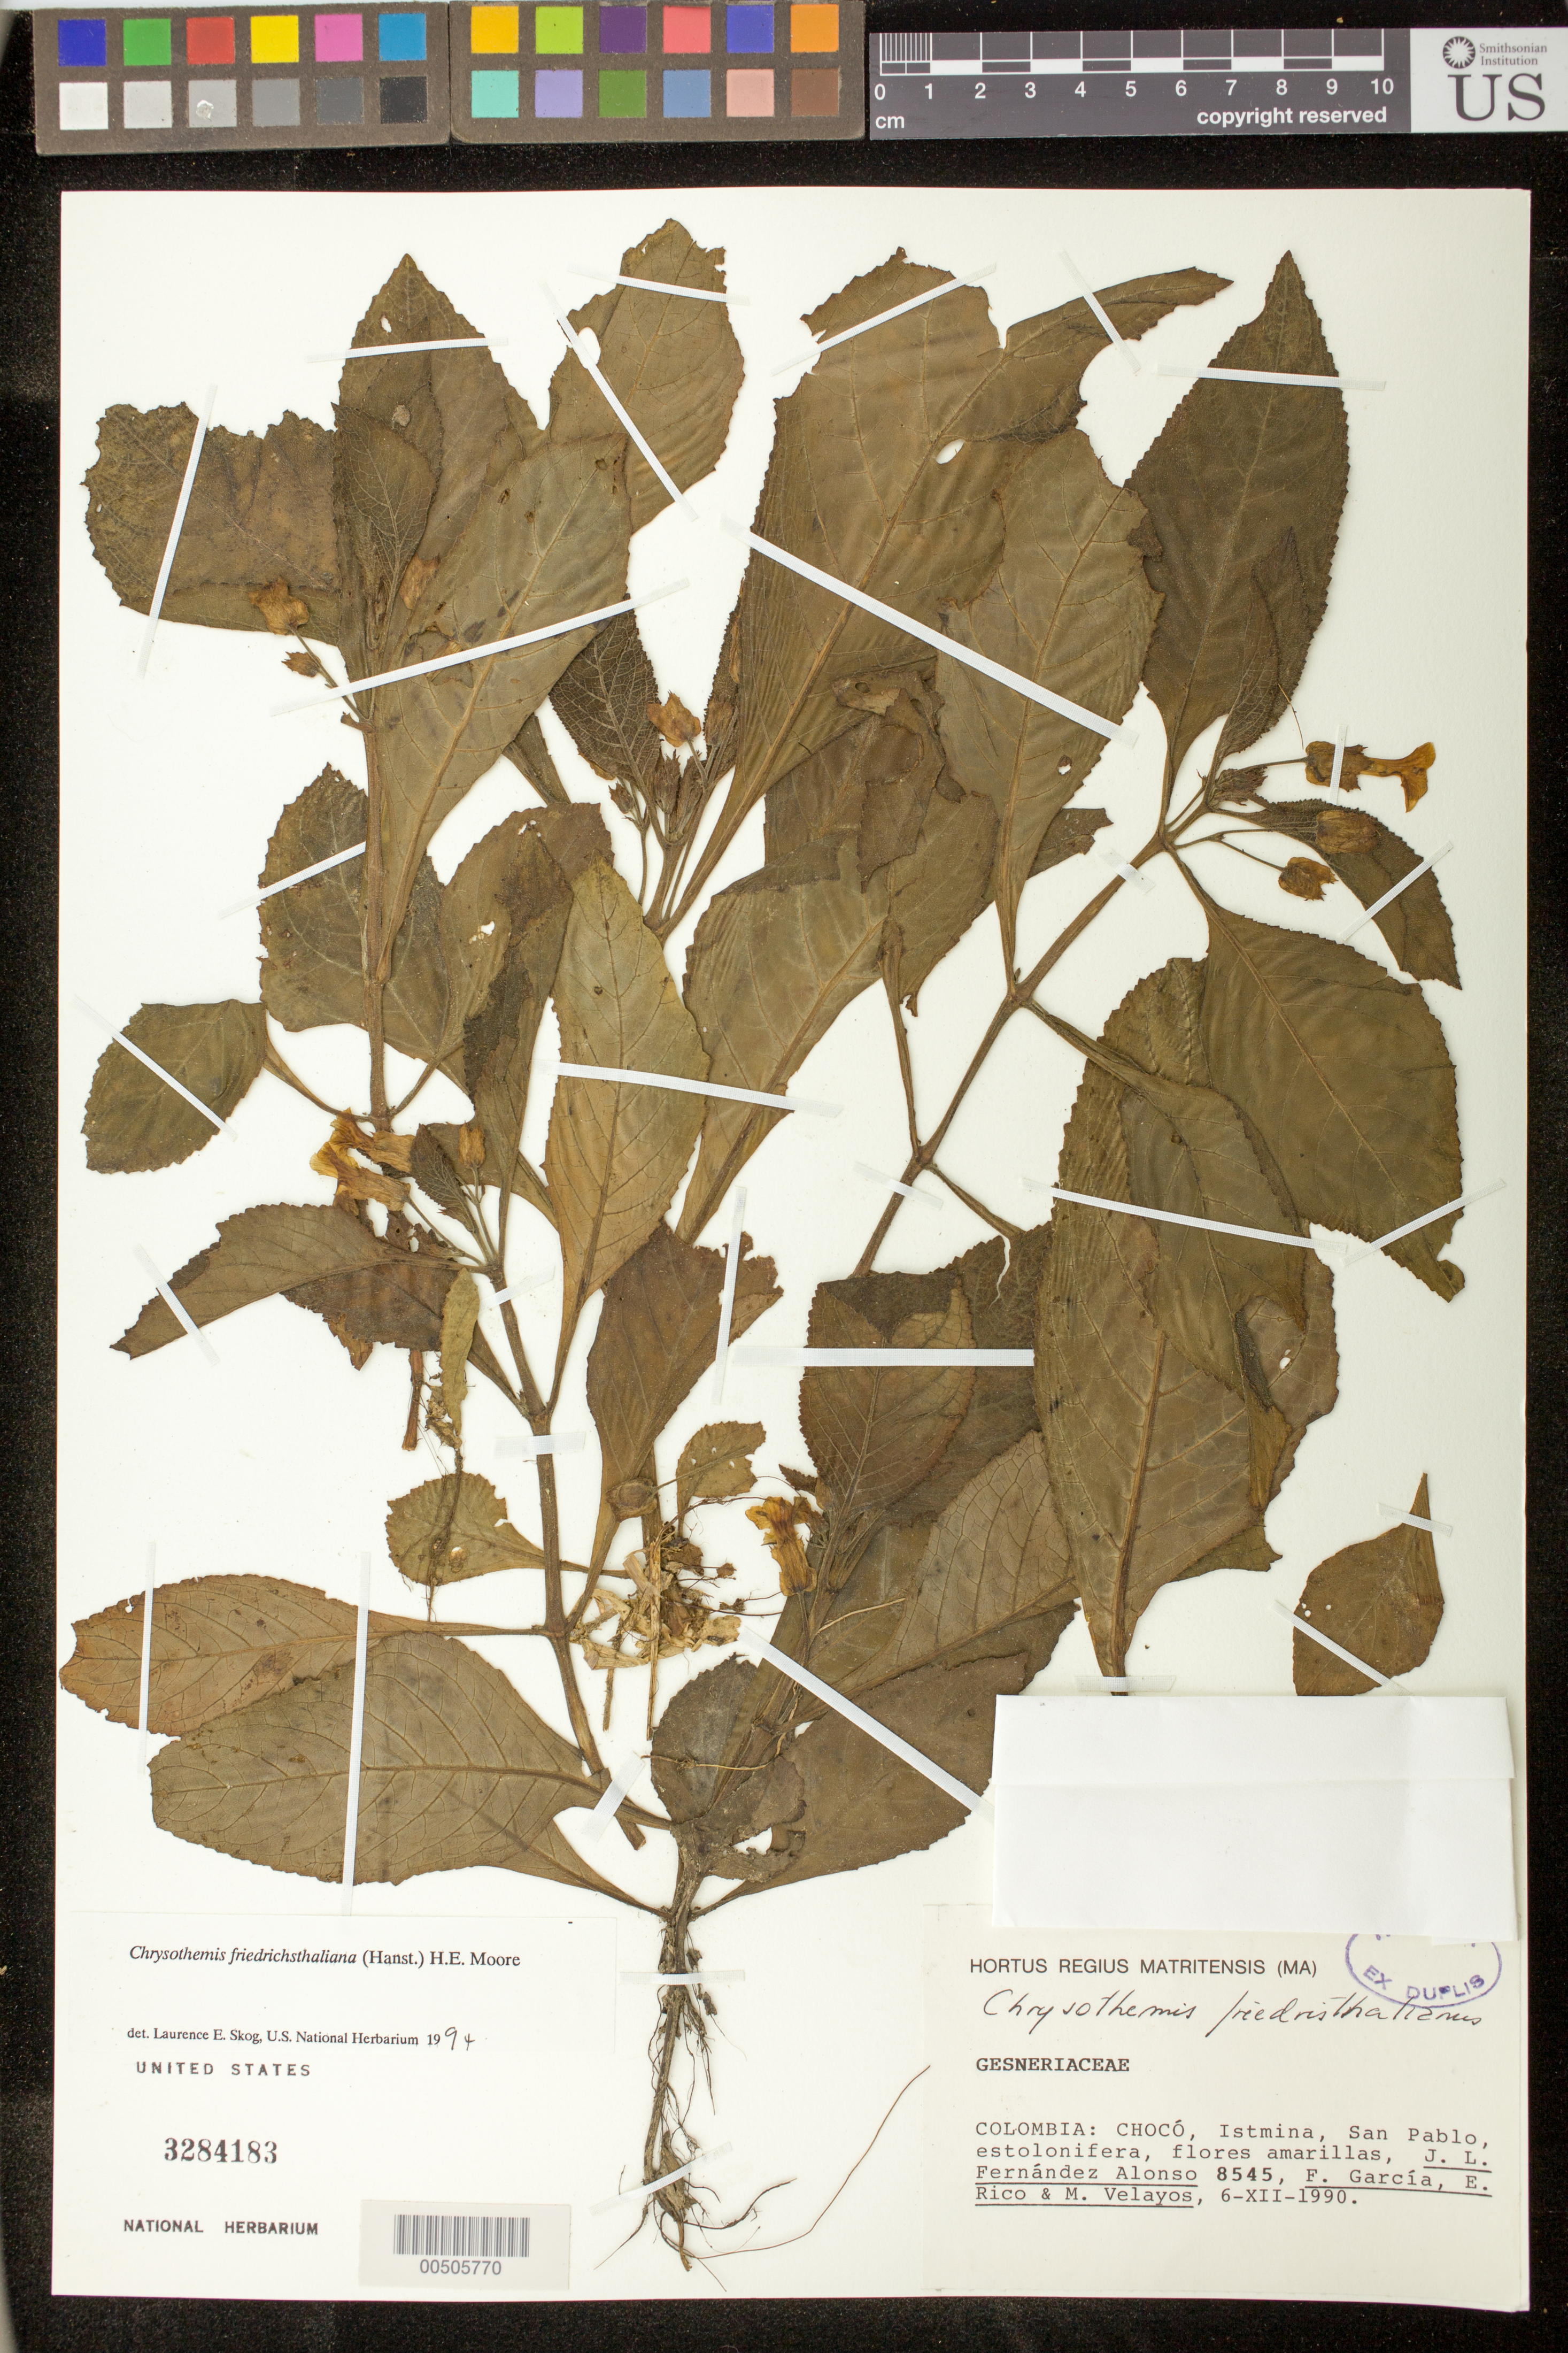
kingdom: Plantae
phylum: Tracheophyta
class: Magnoliopsida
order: Lamiales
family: Gesneriaceae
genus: Chrysothemis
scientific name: Chrysothemis friedrichsthaliana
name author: (Hanst.) H.E. Moore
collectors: J. L. Fernández-Alonso, F. Garcia, M. Velayos & E. Rico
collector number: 8545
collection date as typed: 06 Dec 1990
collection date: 1990-12-06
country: Colombia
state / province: Chocó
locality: Istmina, San Pablo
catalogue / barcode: US 3284183